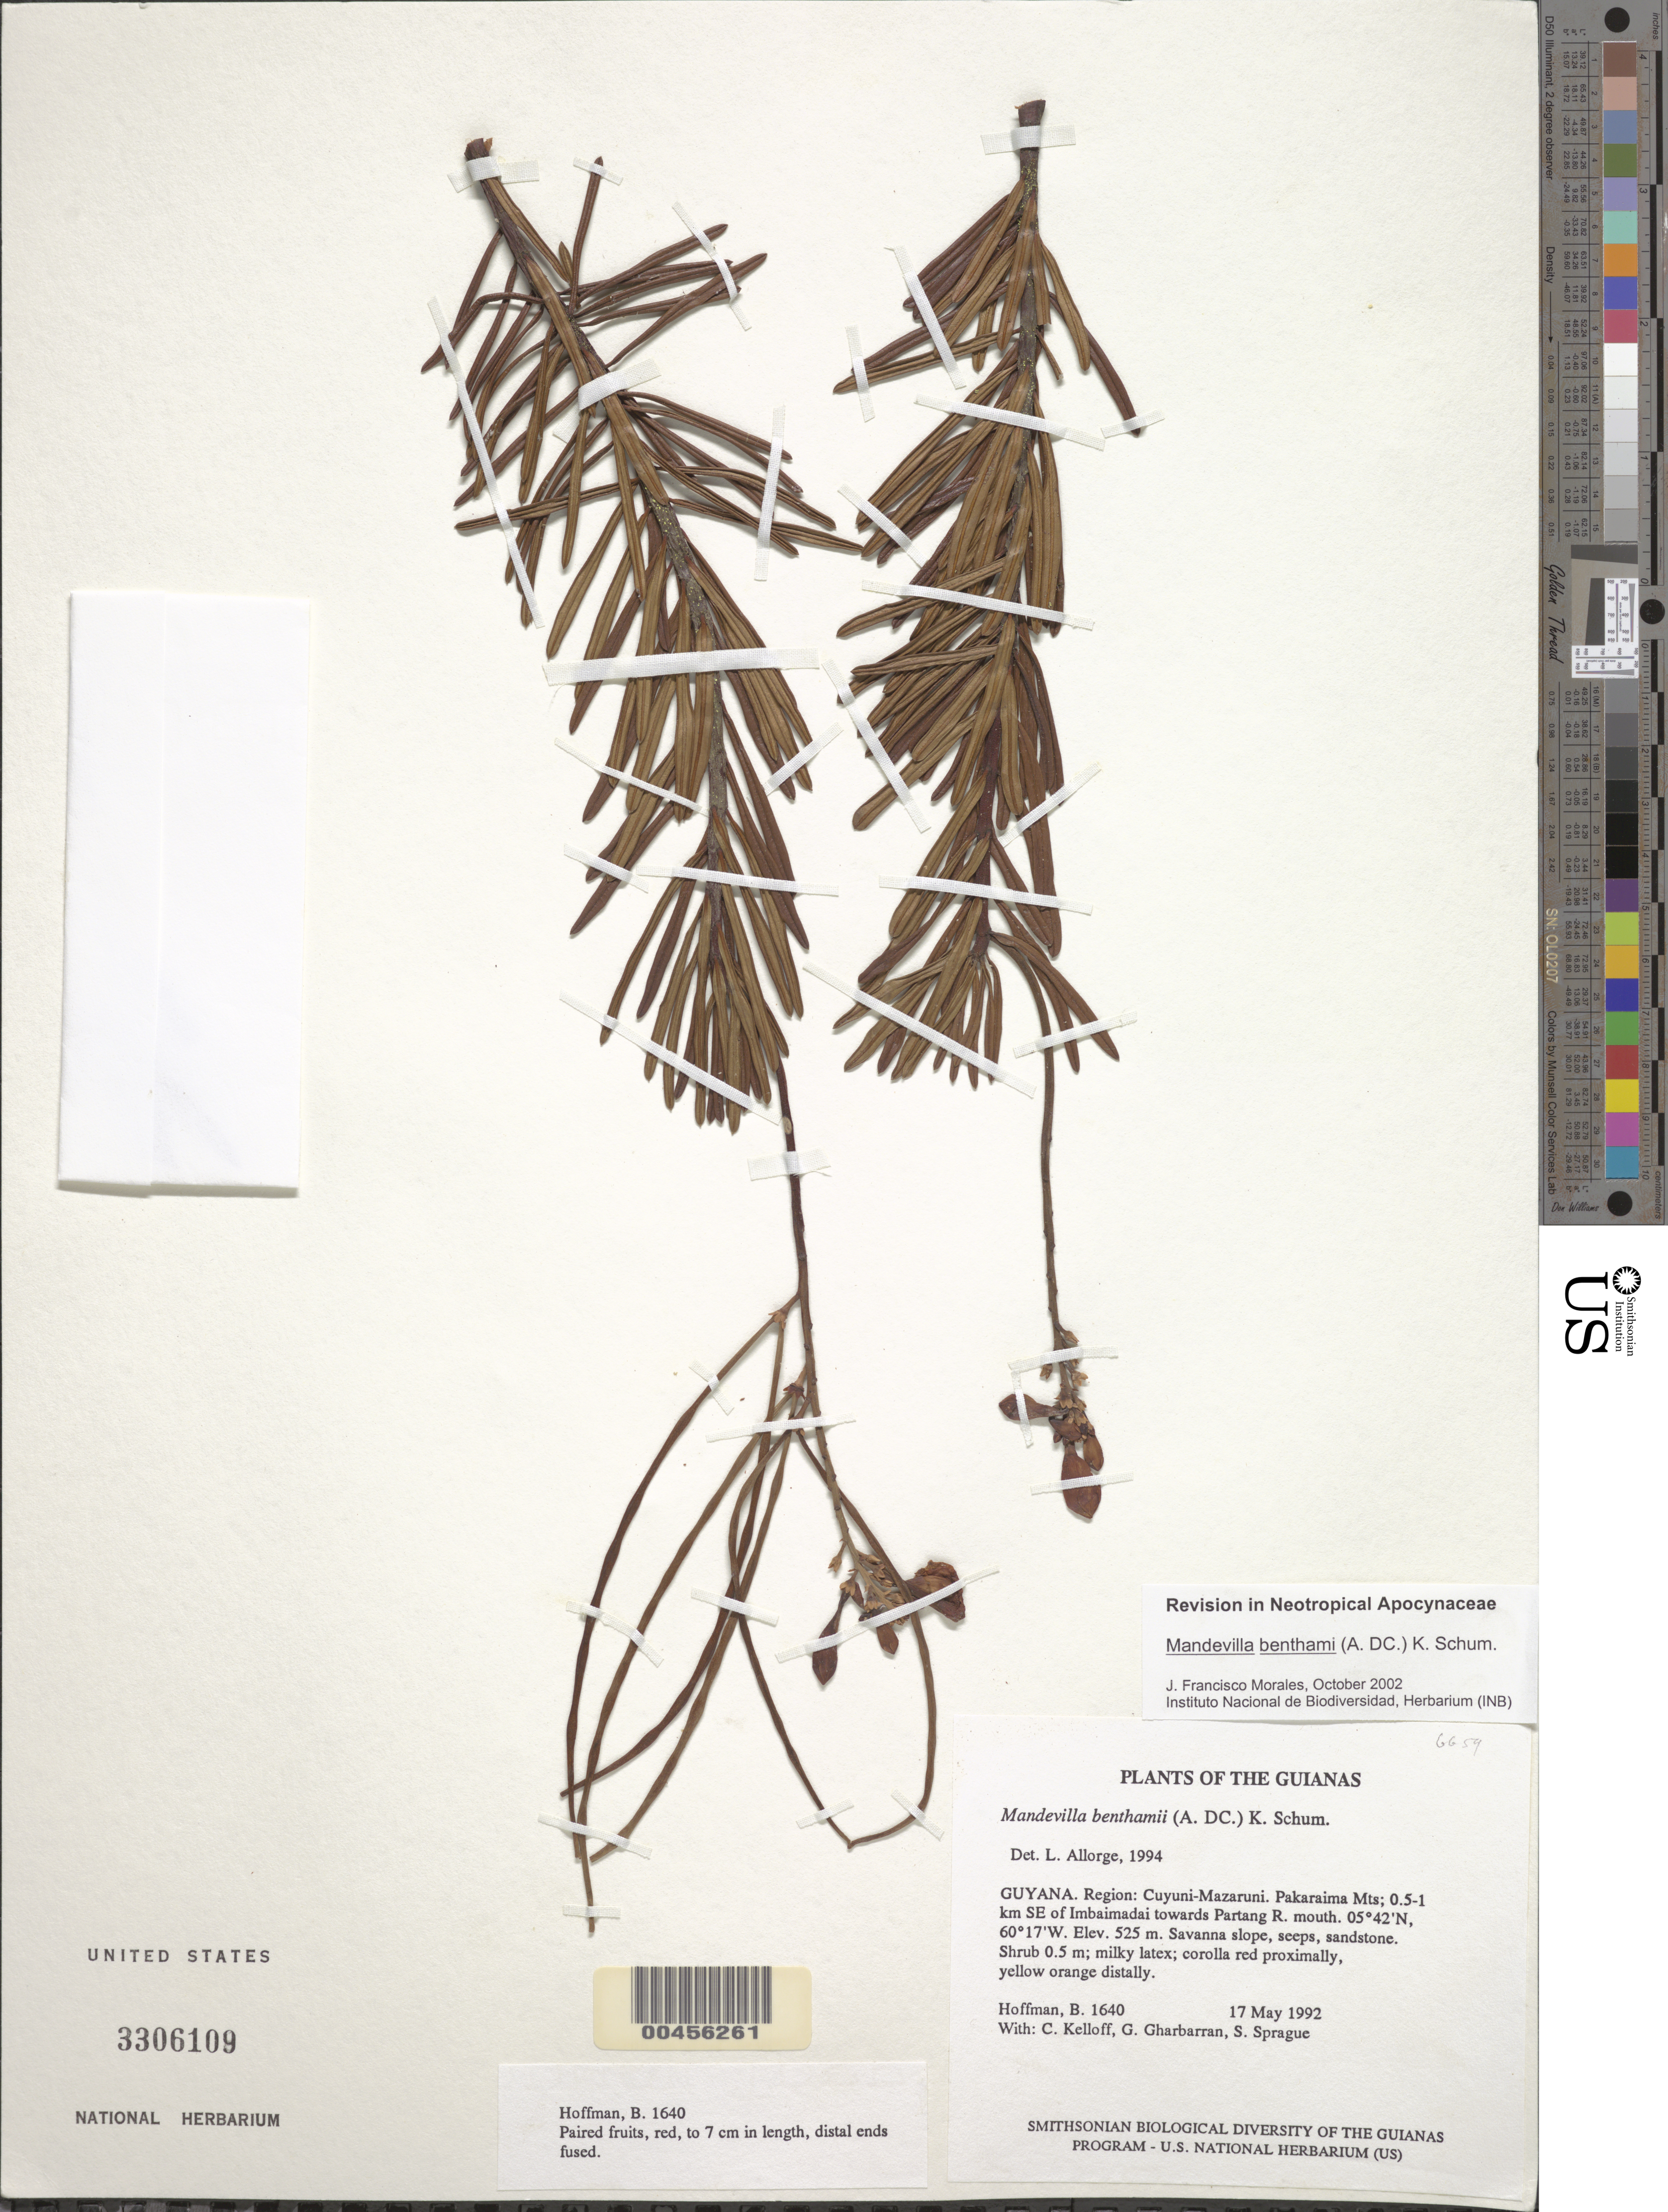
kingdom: Plantae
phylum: Tracheophyta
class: Magnoliopsida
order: Gentianales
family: Apocynaceae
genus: Mandevilla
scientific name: Mandevilla benthamii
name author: (A. DC.) K. Schum.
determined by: Morales, J. F.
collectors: B. Hoffman, C. L. Kelloff, G. Gharbarran & S. Sprague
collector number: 1640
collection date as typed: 17 May 1992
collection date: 1992-05-17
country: Guyana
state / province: Cuyuni-Mazaruni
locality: Pakaraima Mts; 0.5-1 km SE of Imbaimadai towards Partang River mouth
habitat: Savanna slope, seeps, sandstone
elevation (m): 525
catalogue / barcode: US 3306109